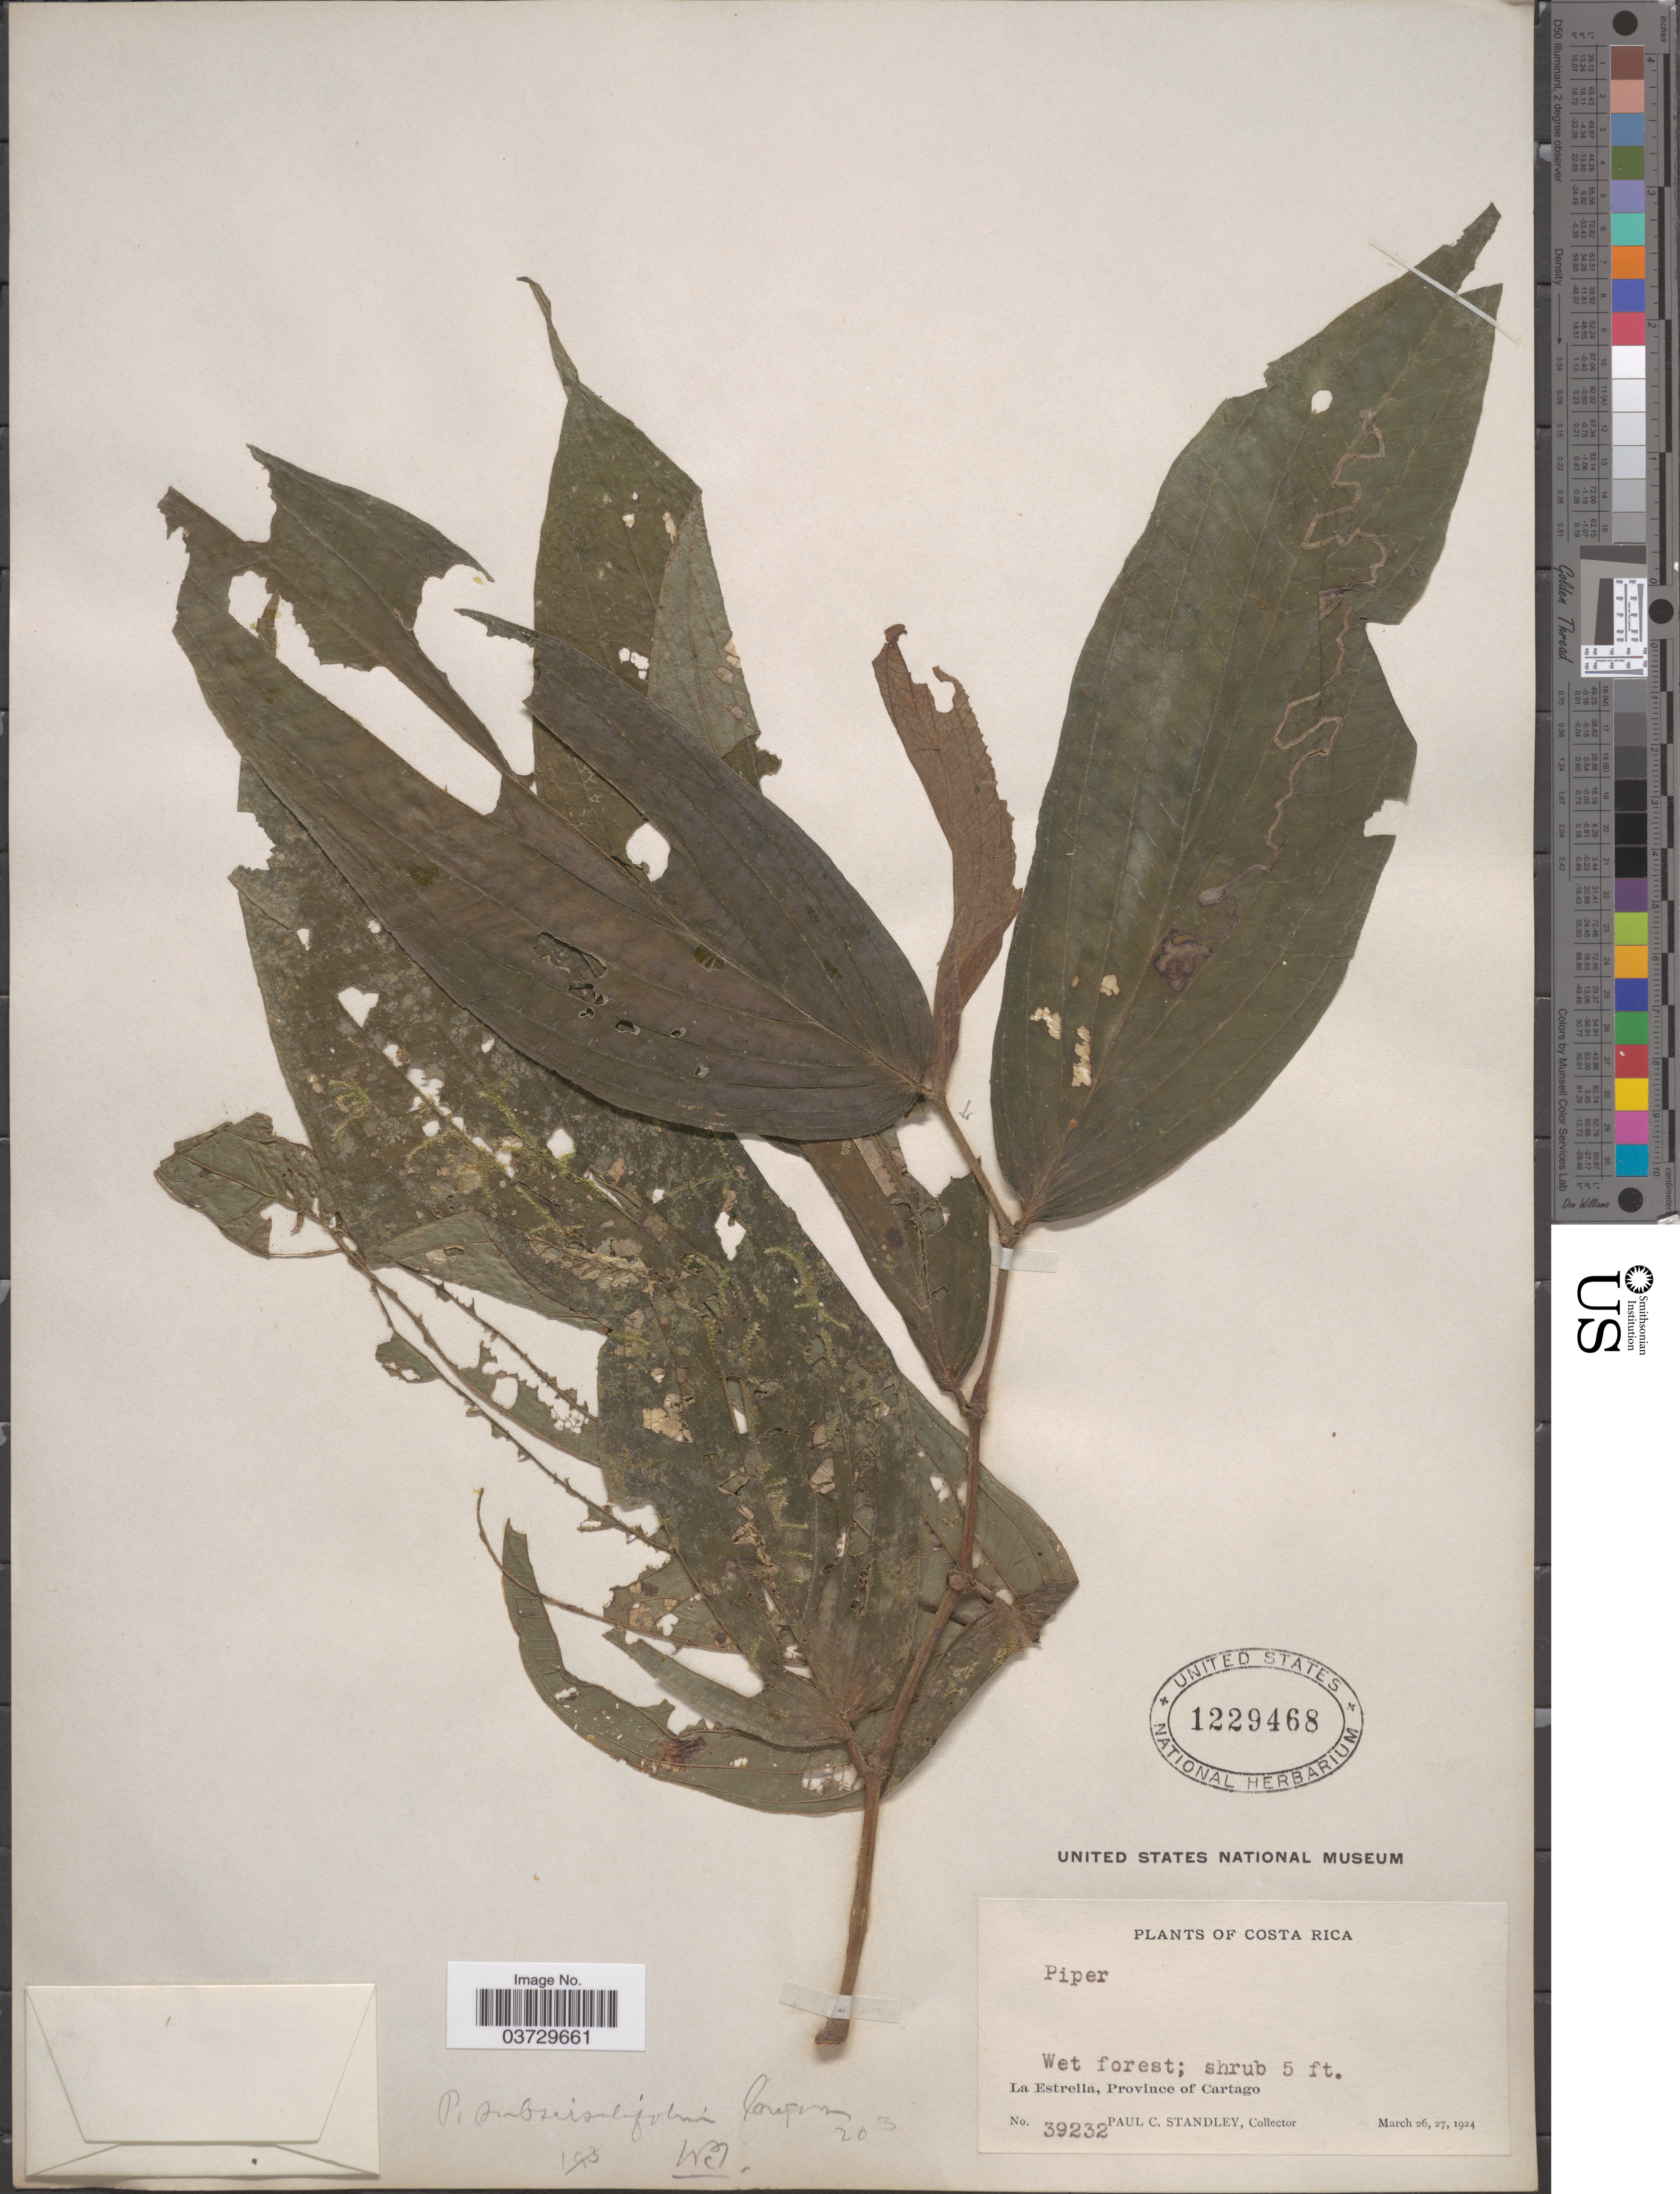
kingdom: Plantae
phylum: Tracheophyta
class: Magnoliopsida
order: Piperales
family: Piperaceae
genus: Piper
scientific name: Piper subsessilifolium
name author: C. DC.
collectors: P. C. Standley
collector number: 39232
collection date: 1924-03-26/1924-03-27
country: Costa Rica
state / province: Cartago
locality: La Estrella.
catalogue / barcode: US 1229468